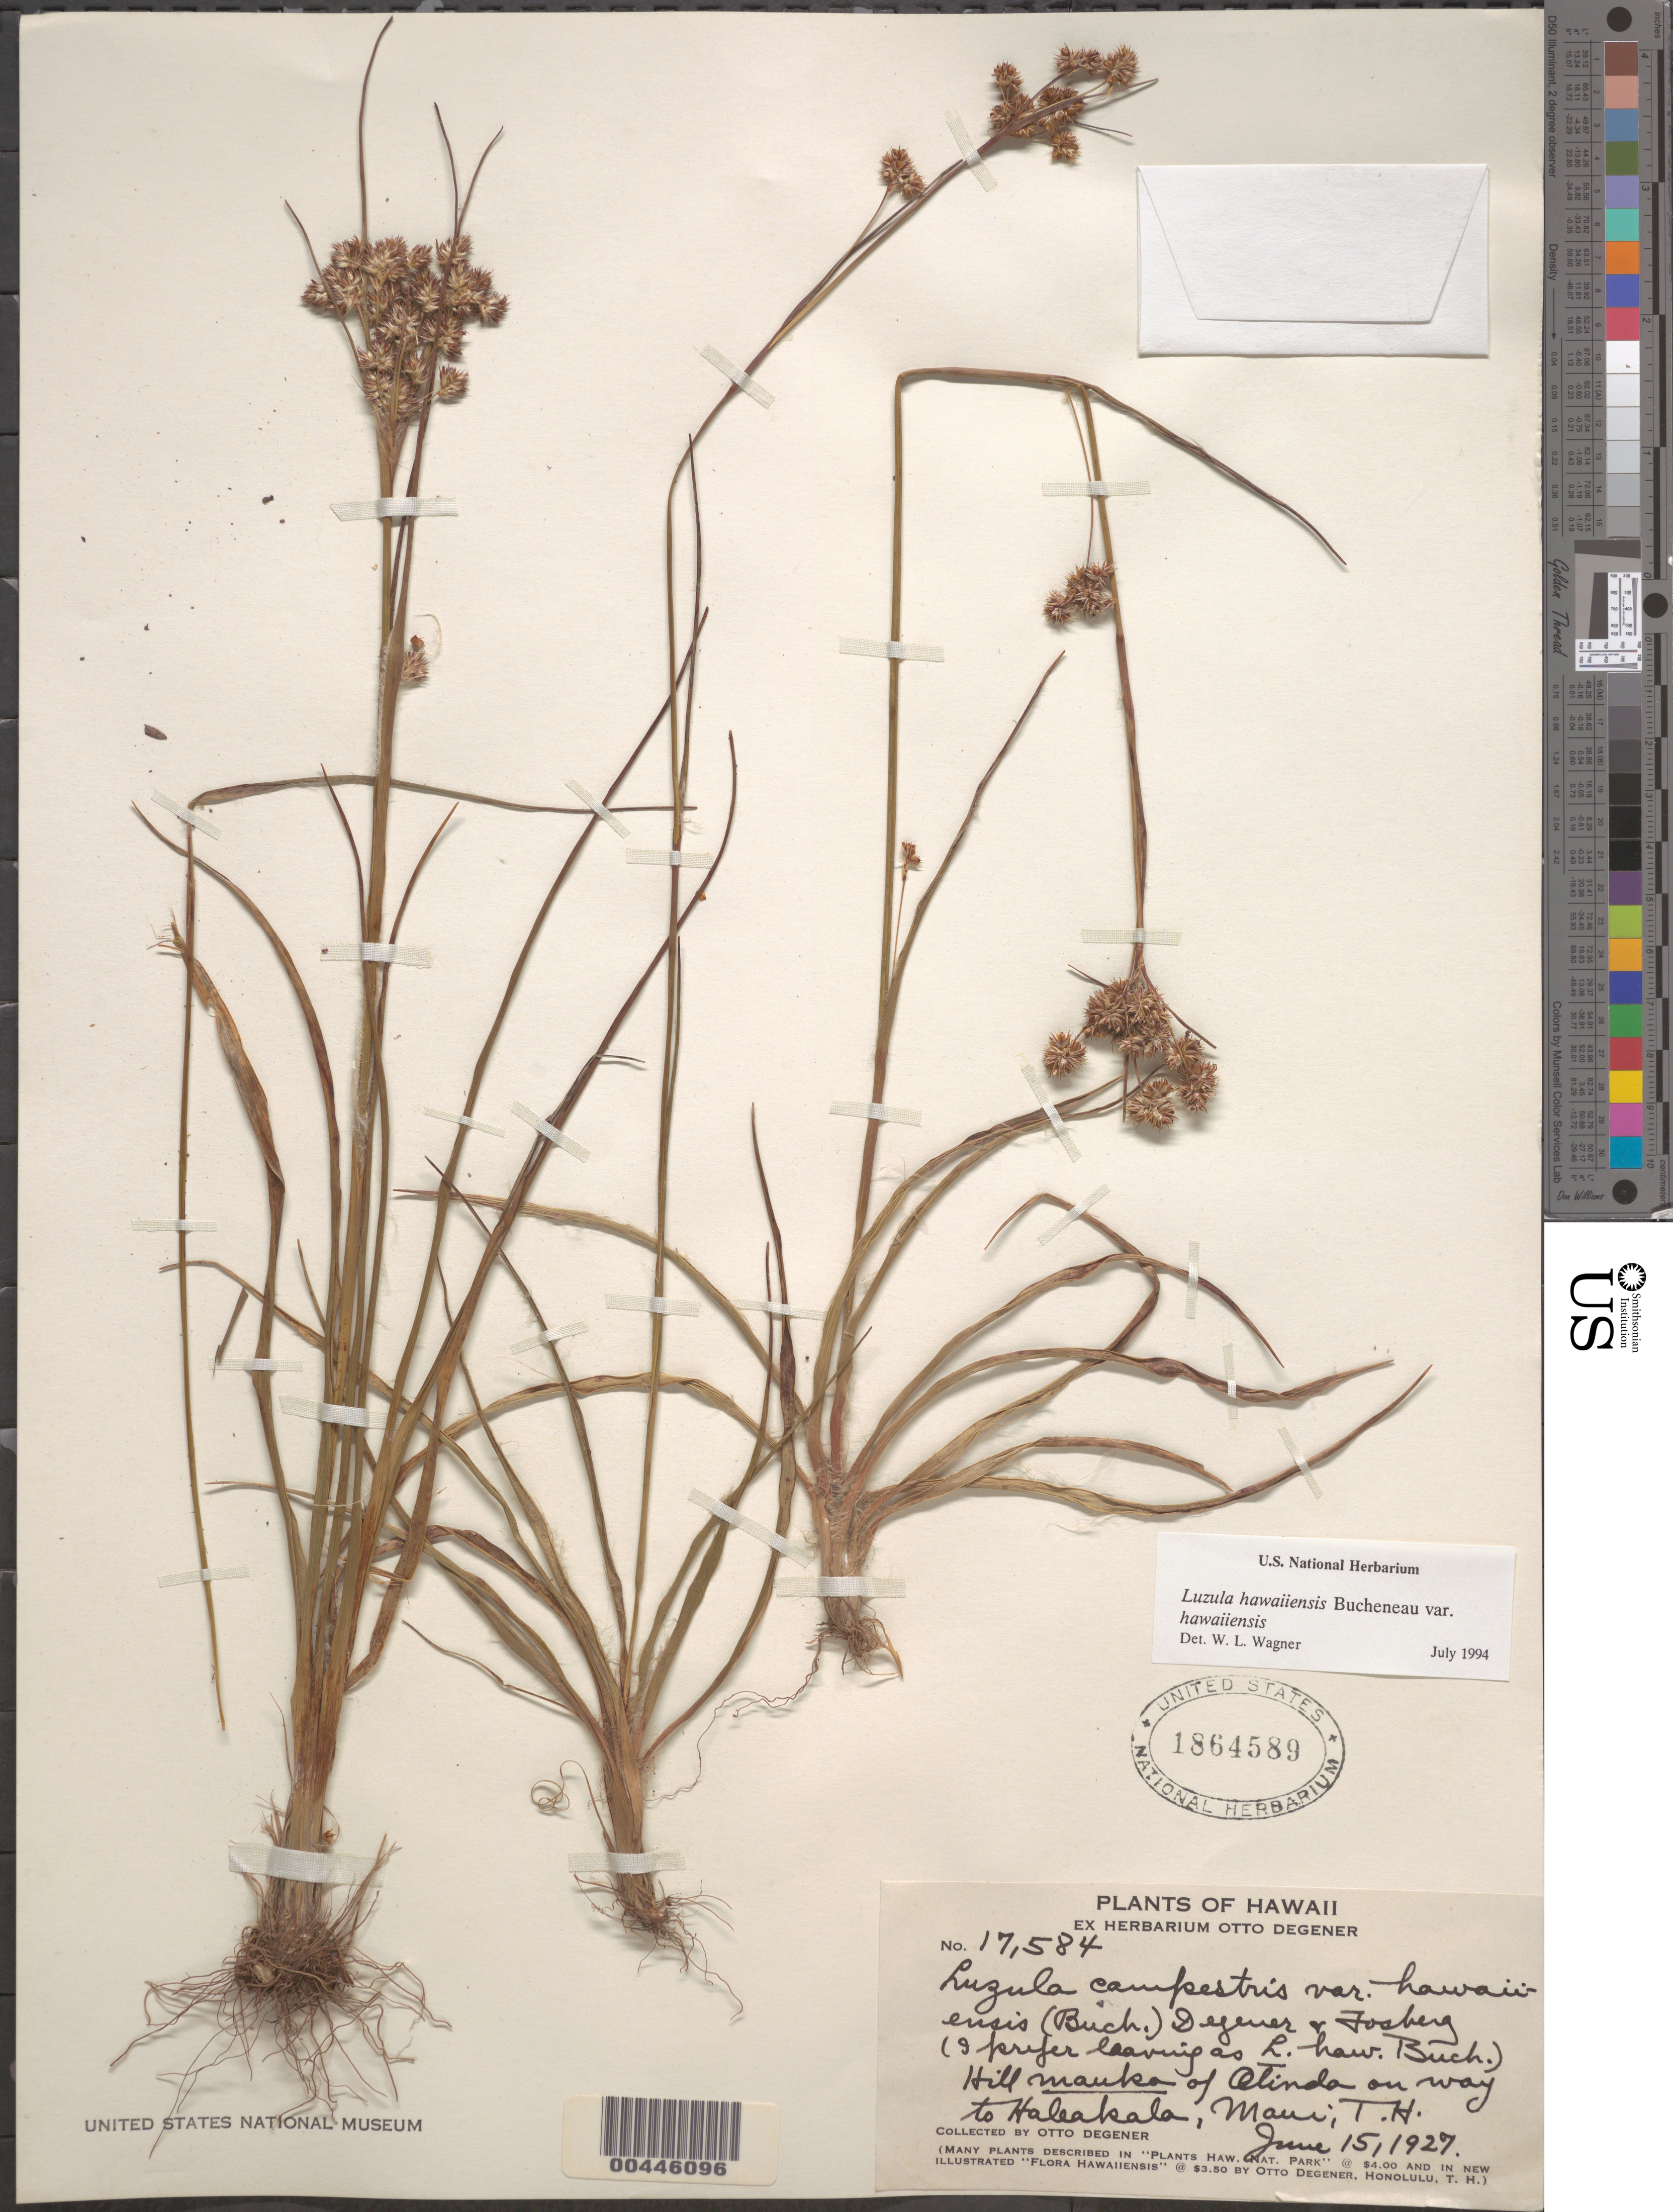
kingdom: Plantae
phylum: Tracheophyta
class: Liliopsida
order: Poales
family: Juncaceae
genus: Luzula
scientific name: Luzula hawaiiensis var. hawaiiensis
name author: Buchenau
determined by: Wagner, W. L., (BOT), Smithsonian Institution - National Museum of Natural History (UNITED STATES)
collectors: O. Degener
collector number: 17584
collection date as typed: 15 Jun 1927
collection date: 1927-06-15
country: United States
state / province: Hawaii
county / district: Maui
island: Maui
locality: Hill mauka of Olinda on way to Haleakala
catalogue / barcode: US 1864589